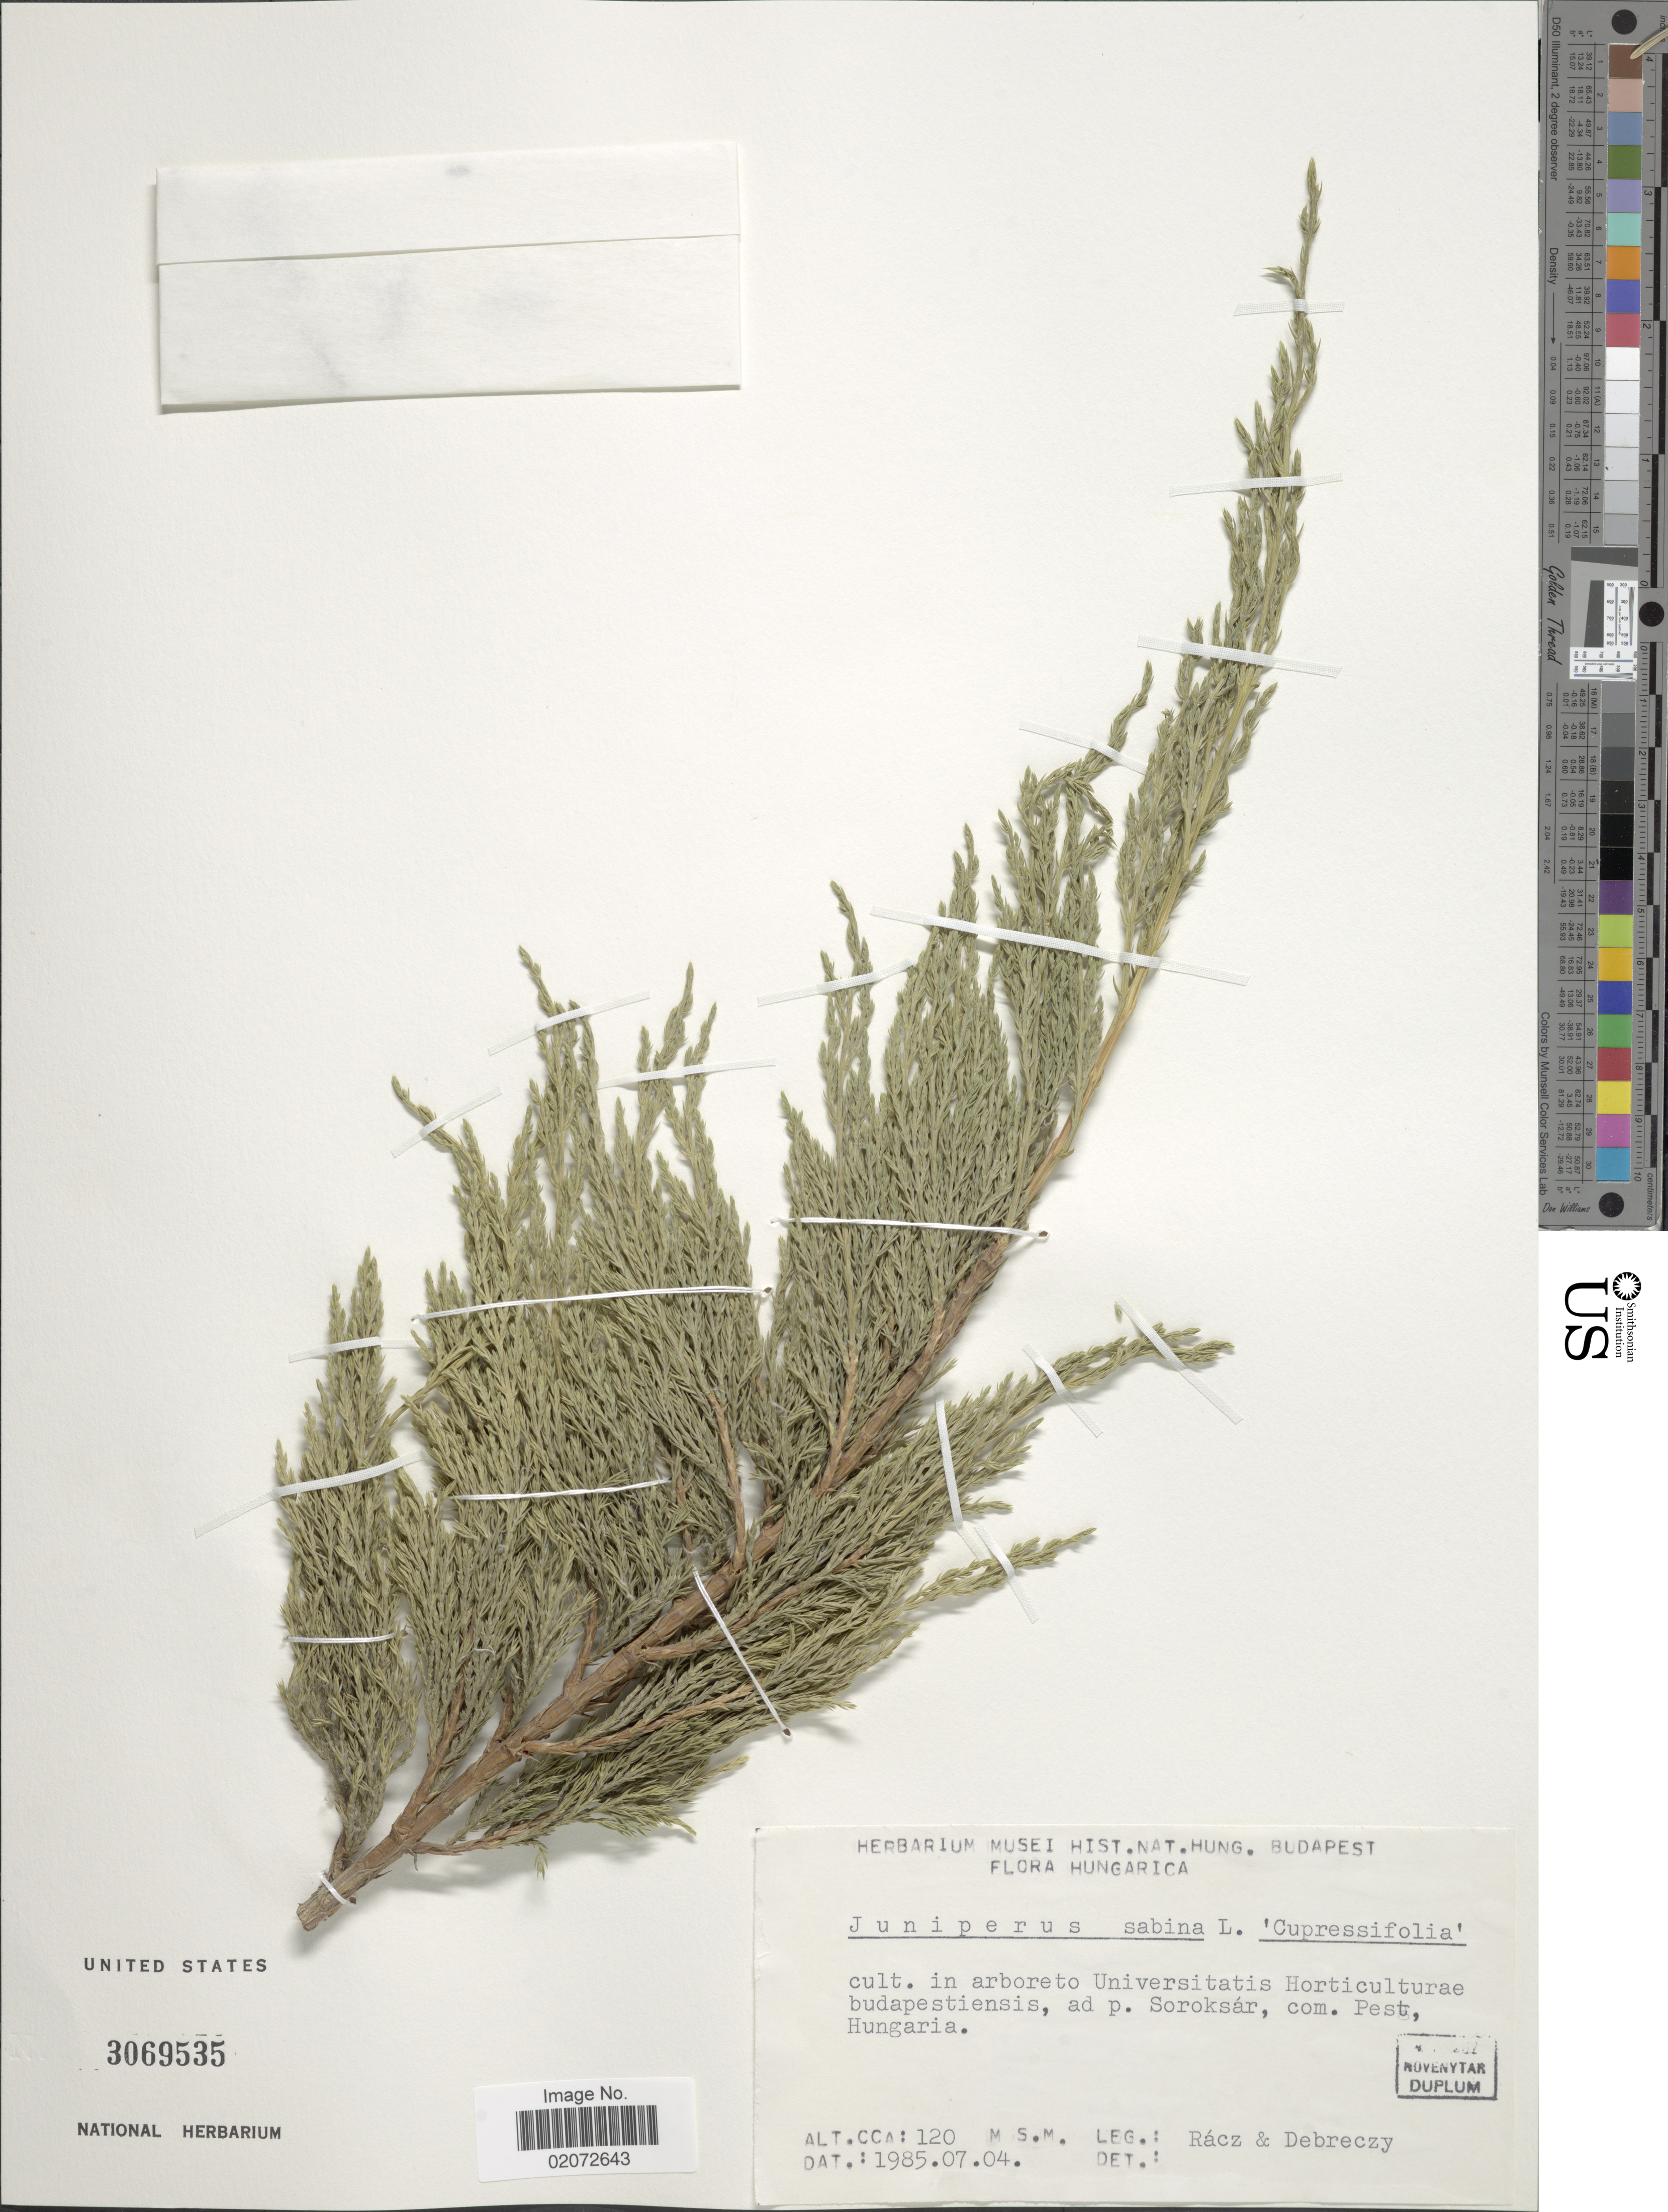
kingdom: Plantae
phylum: Tracheophyta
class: Pinopsida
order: Pinales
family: Cupressaceae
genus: Juniperus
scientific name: Juniperus sabina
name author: L.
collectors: Rácz & Z. Debreczy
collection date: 1985-07-04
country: Hungary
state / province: Pest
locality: Hungarica. cult. in arboreto Universitatis Horticulturae budapestiensis, ad p. Soroksar, com. Pest, Hungaria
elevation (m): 120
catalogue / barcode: US 3069535